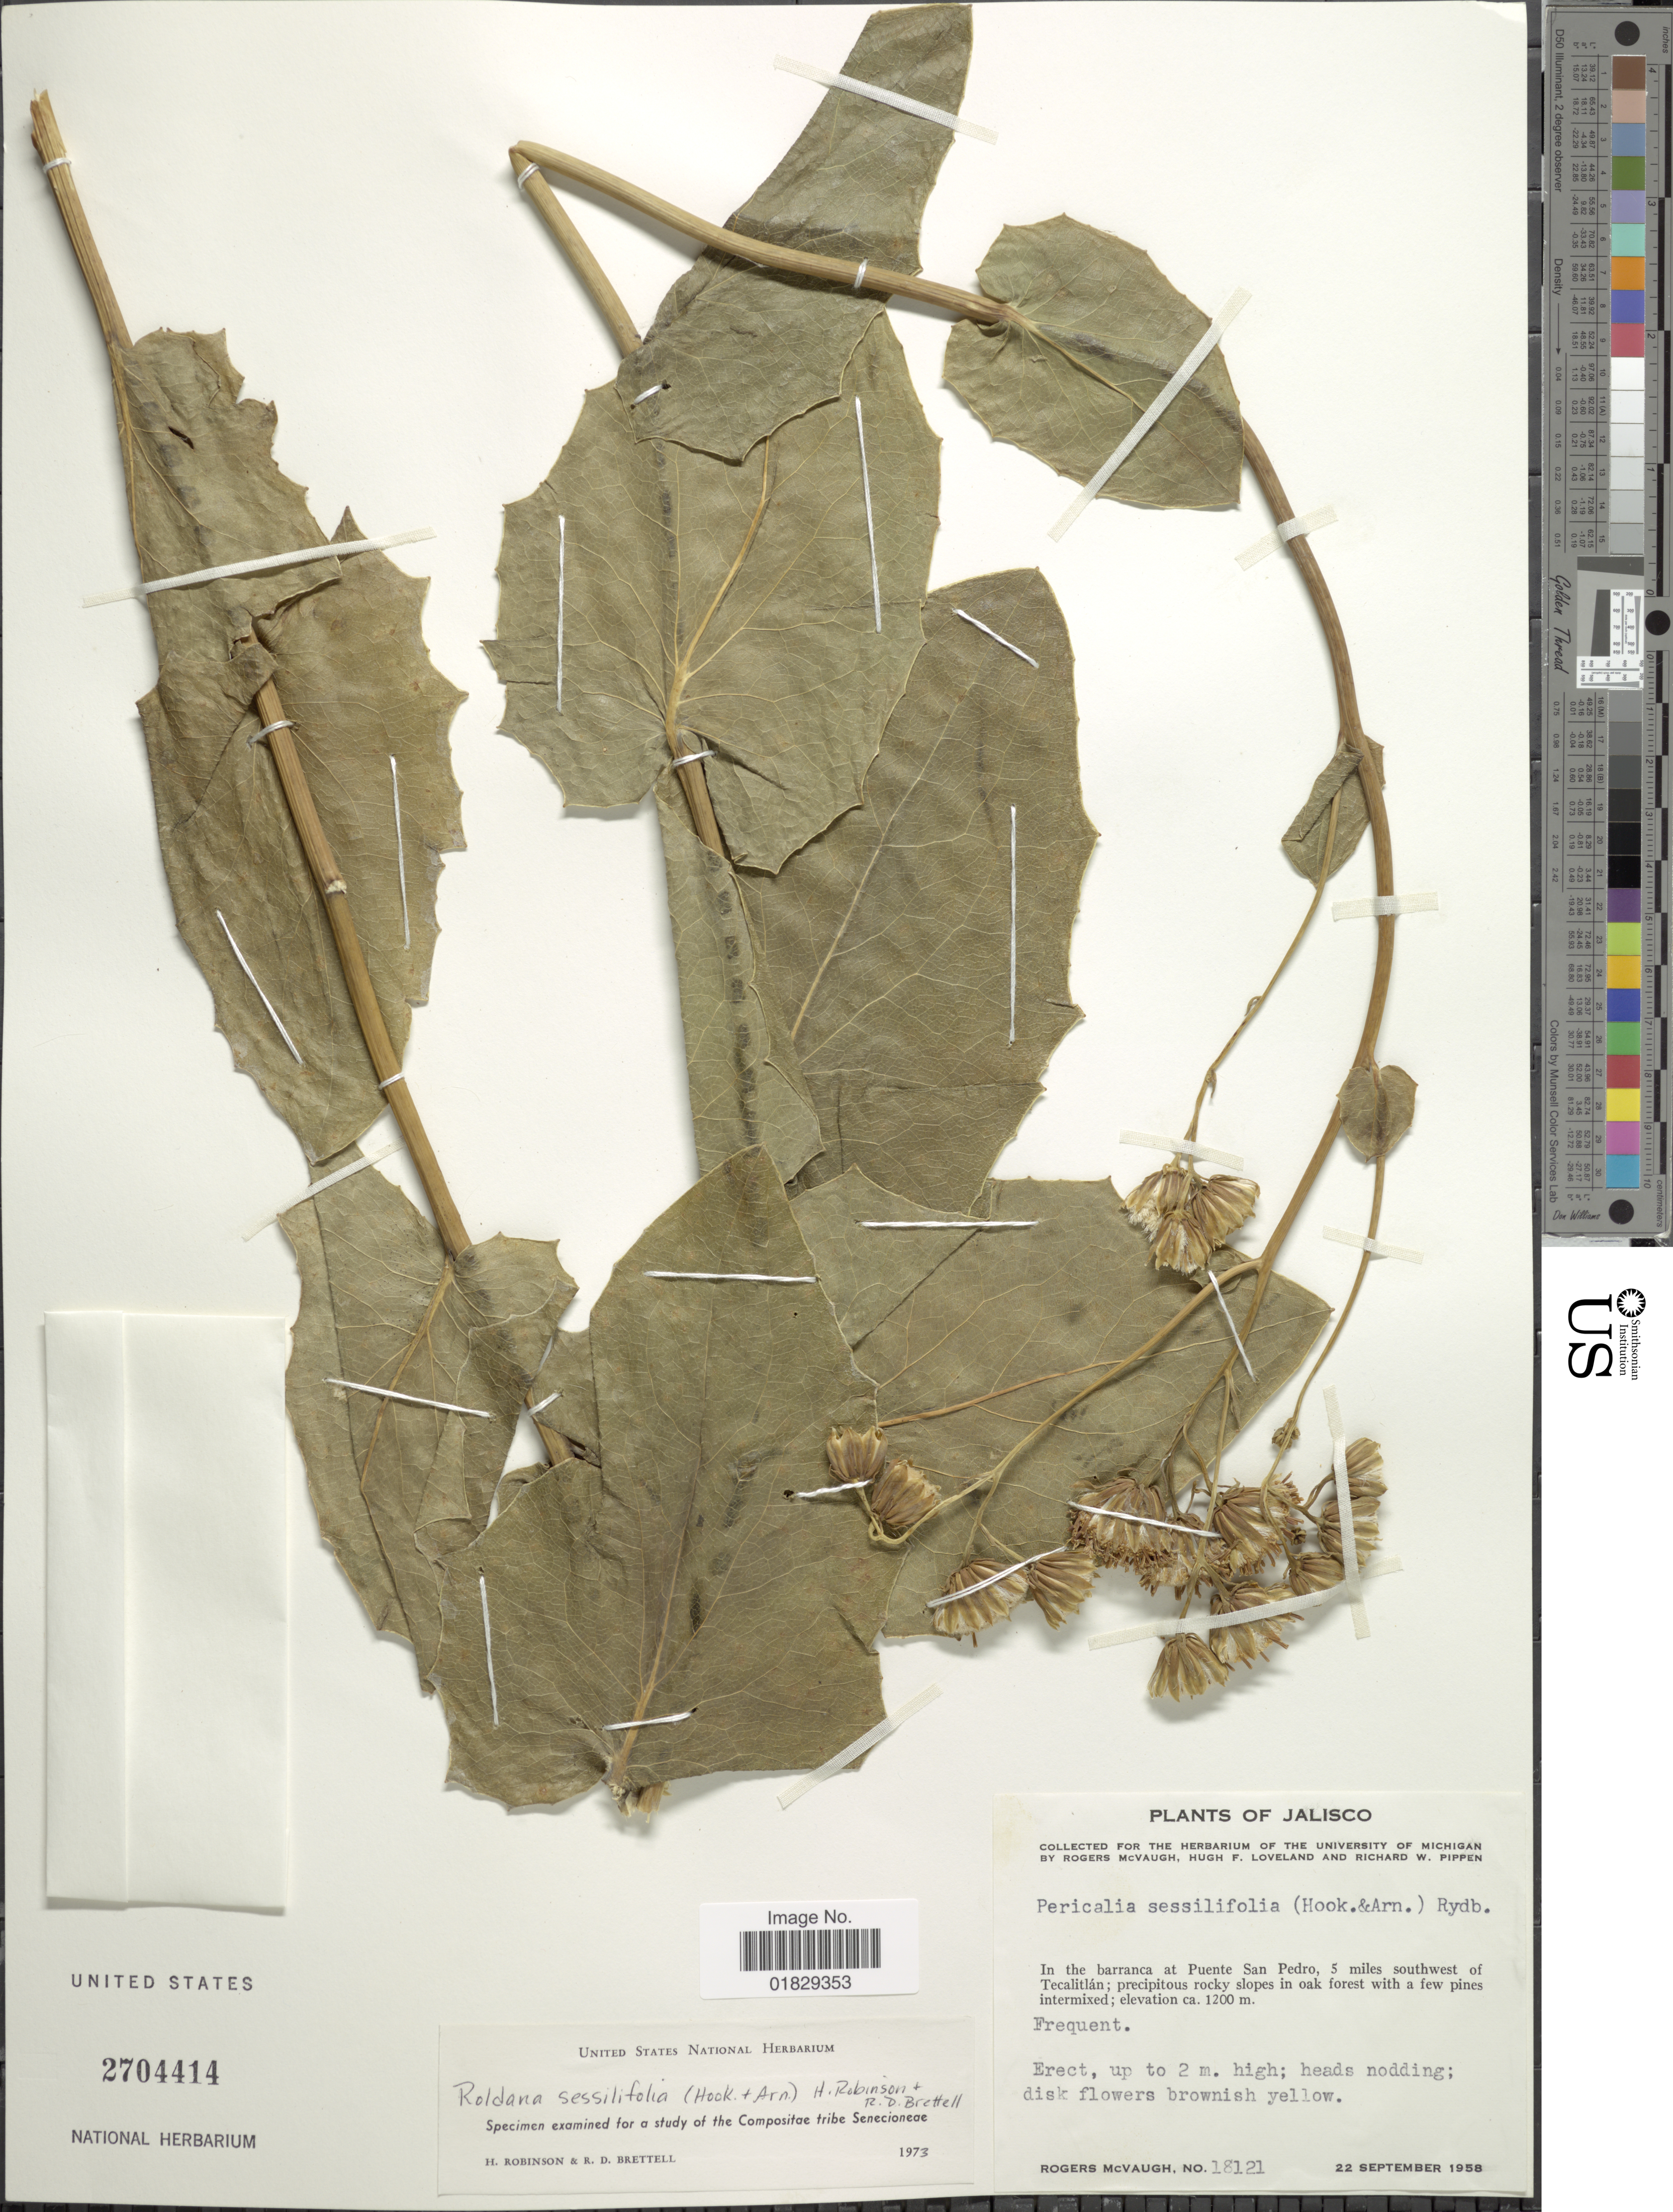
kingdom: Plantae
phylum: Tracheophyta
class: Magnoliopsida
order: Asterales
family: Asteraceae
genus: Roldana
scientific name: Roldana sessilifolia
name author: (Hook.) H. Rob. & Brettell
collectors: R. McVaugh, H. Loveland & R. W. Pippen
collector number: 18121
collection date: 1958-09-22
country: Mexico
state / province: Jalisco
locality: In the barranca at Puente San Pedro, 5 miles southwest of Tecalitlán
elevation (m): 1200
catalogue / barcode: US 2704414